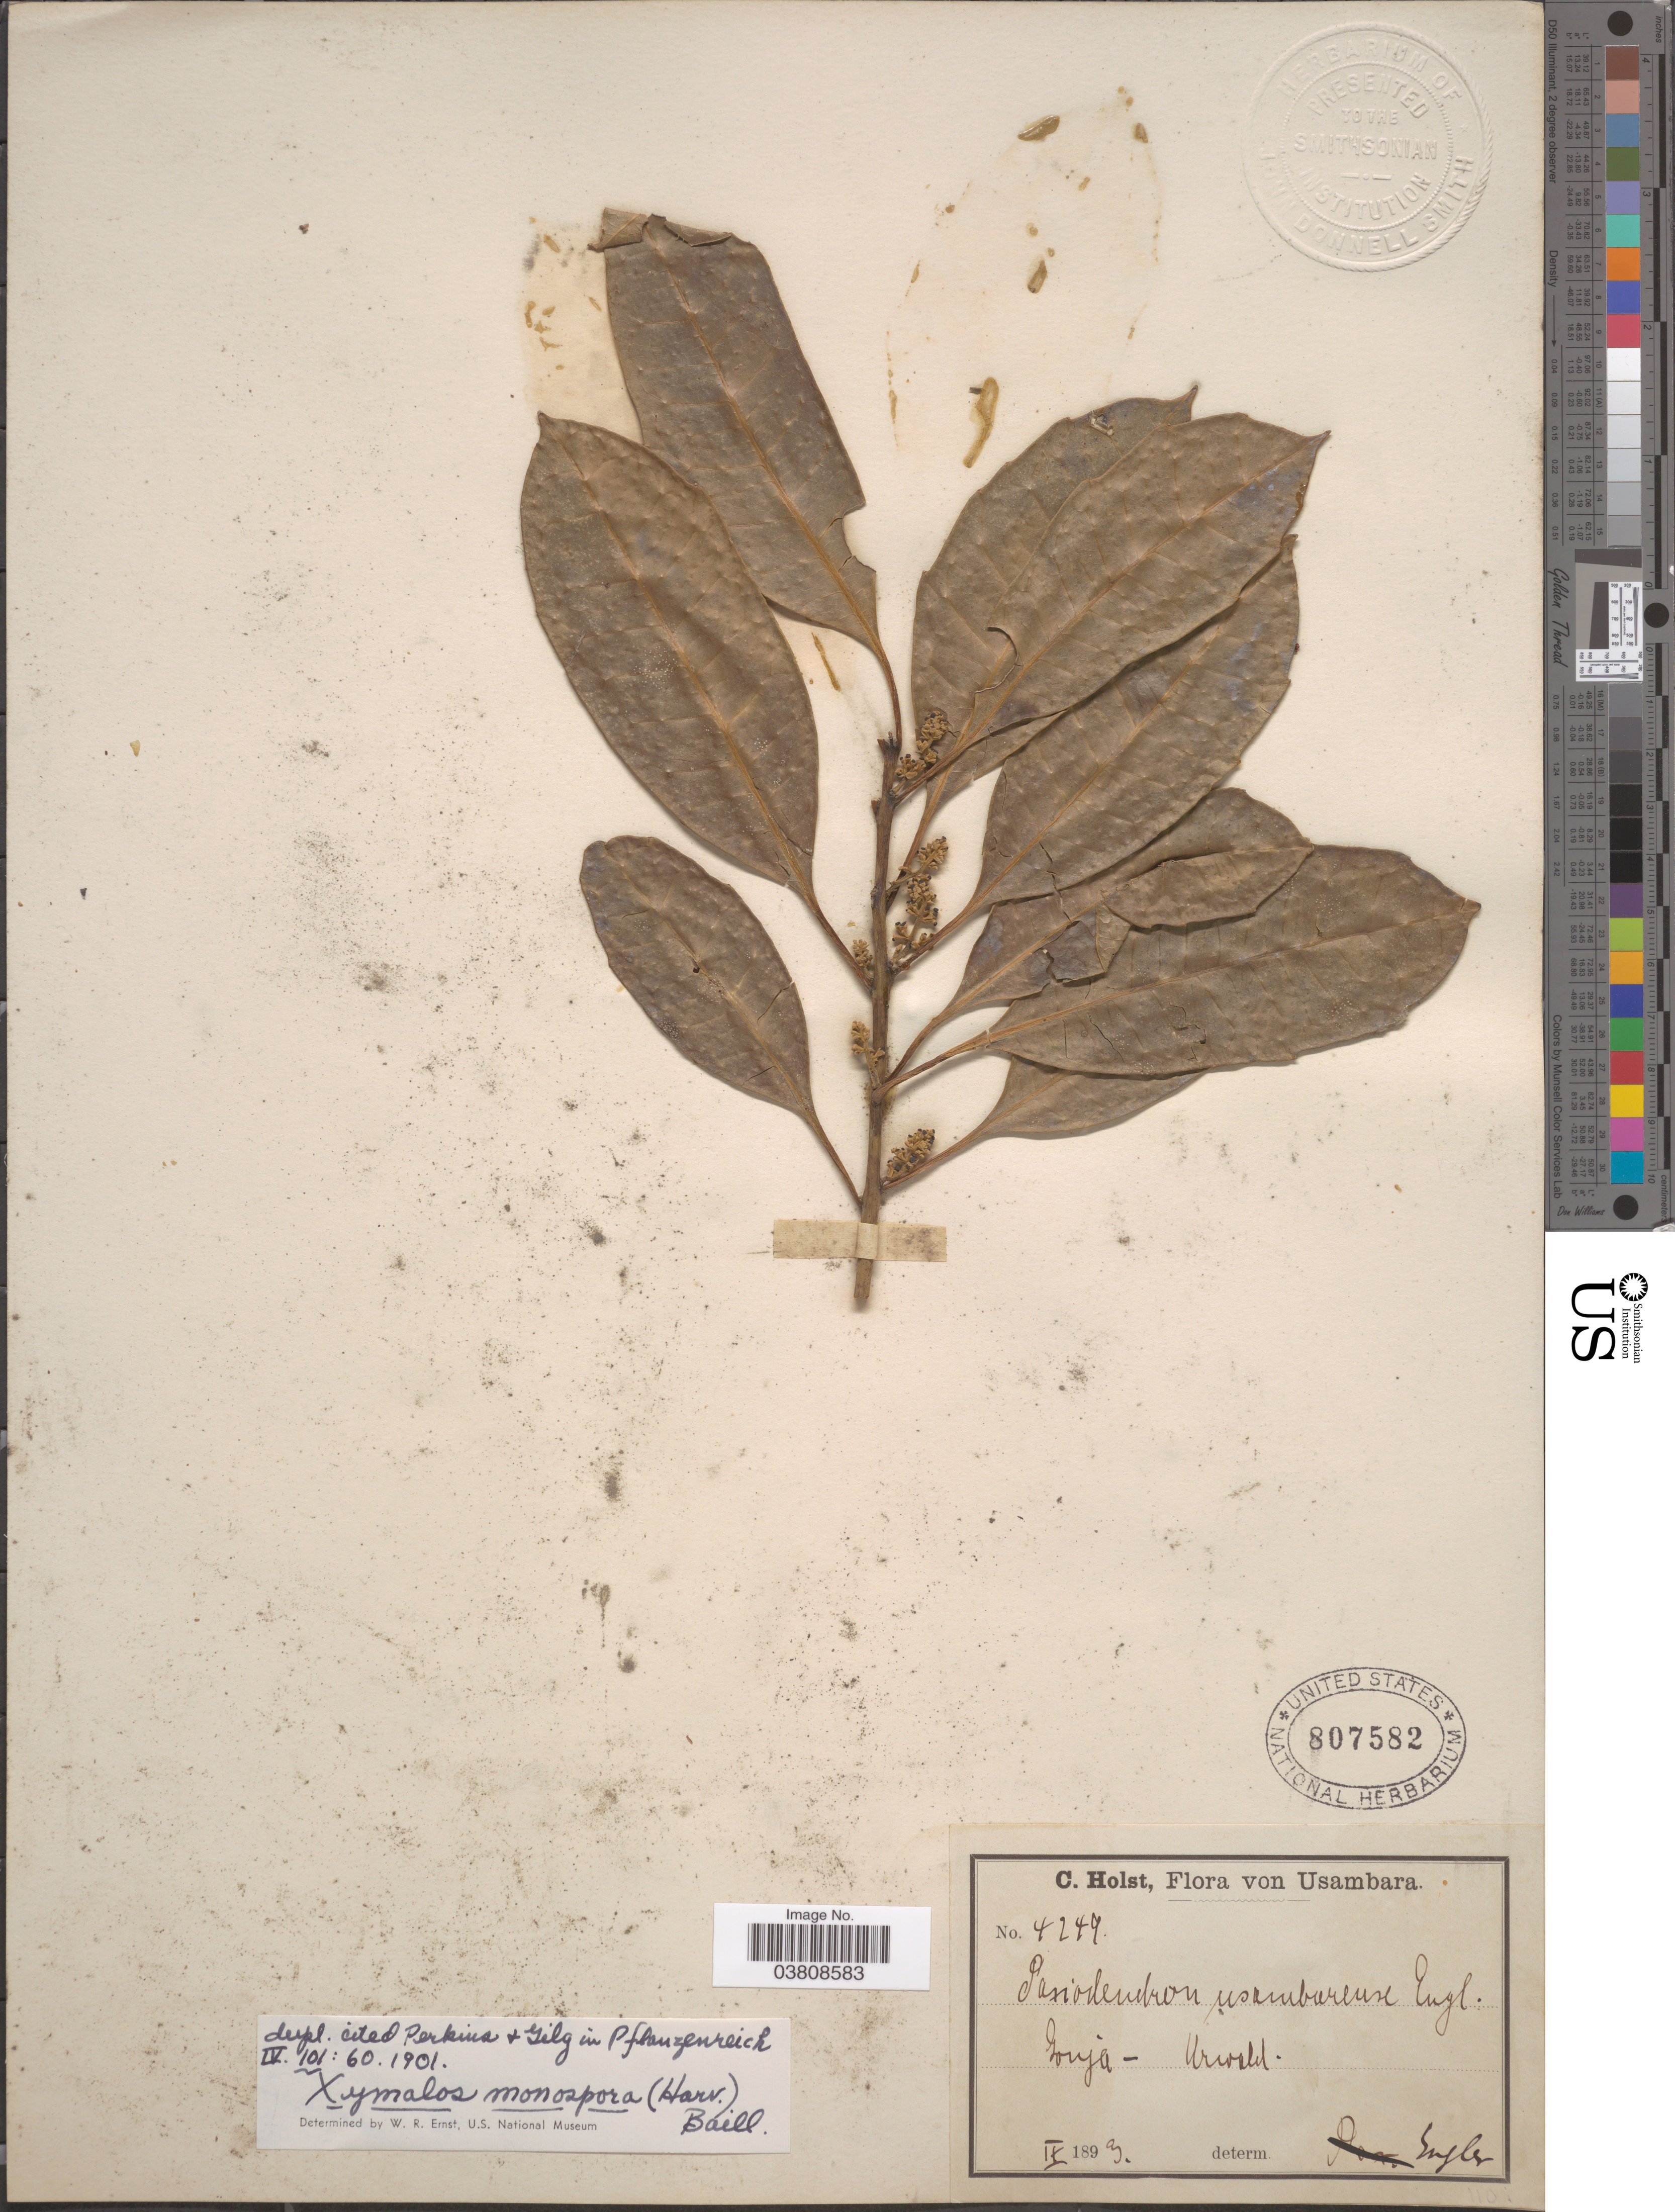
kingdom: Plantae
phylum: Tracheophyta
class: Magnoliopsida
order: Laurales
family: Monimiaceae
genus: Xymalos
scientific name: Xymalos monospora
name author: (Harv.) Baill.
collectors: C. H. Holst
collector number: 4249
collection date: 1893-09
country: Tanzania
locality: Usambara. Gouja- Urwald.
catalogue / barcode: US 807582